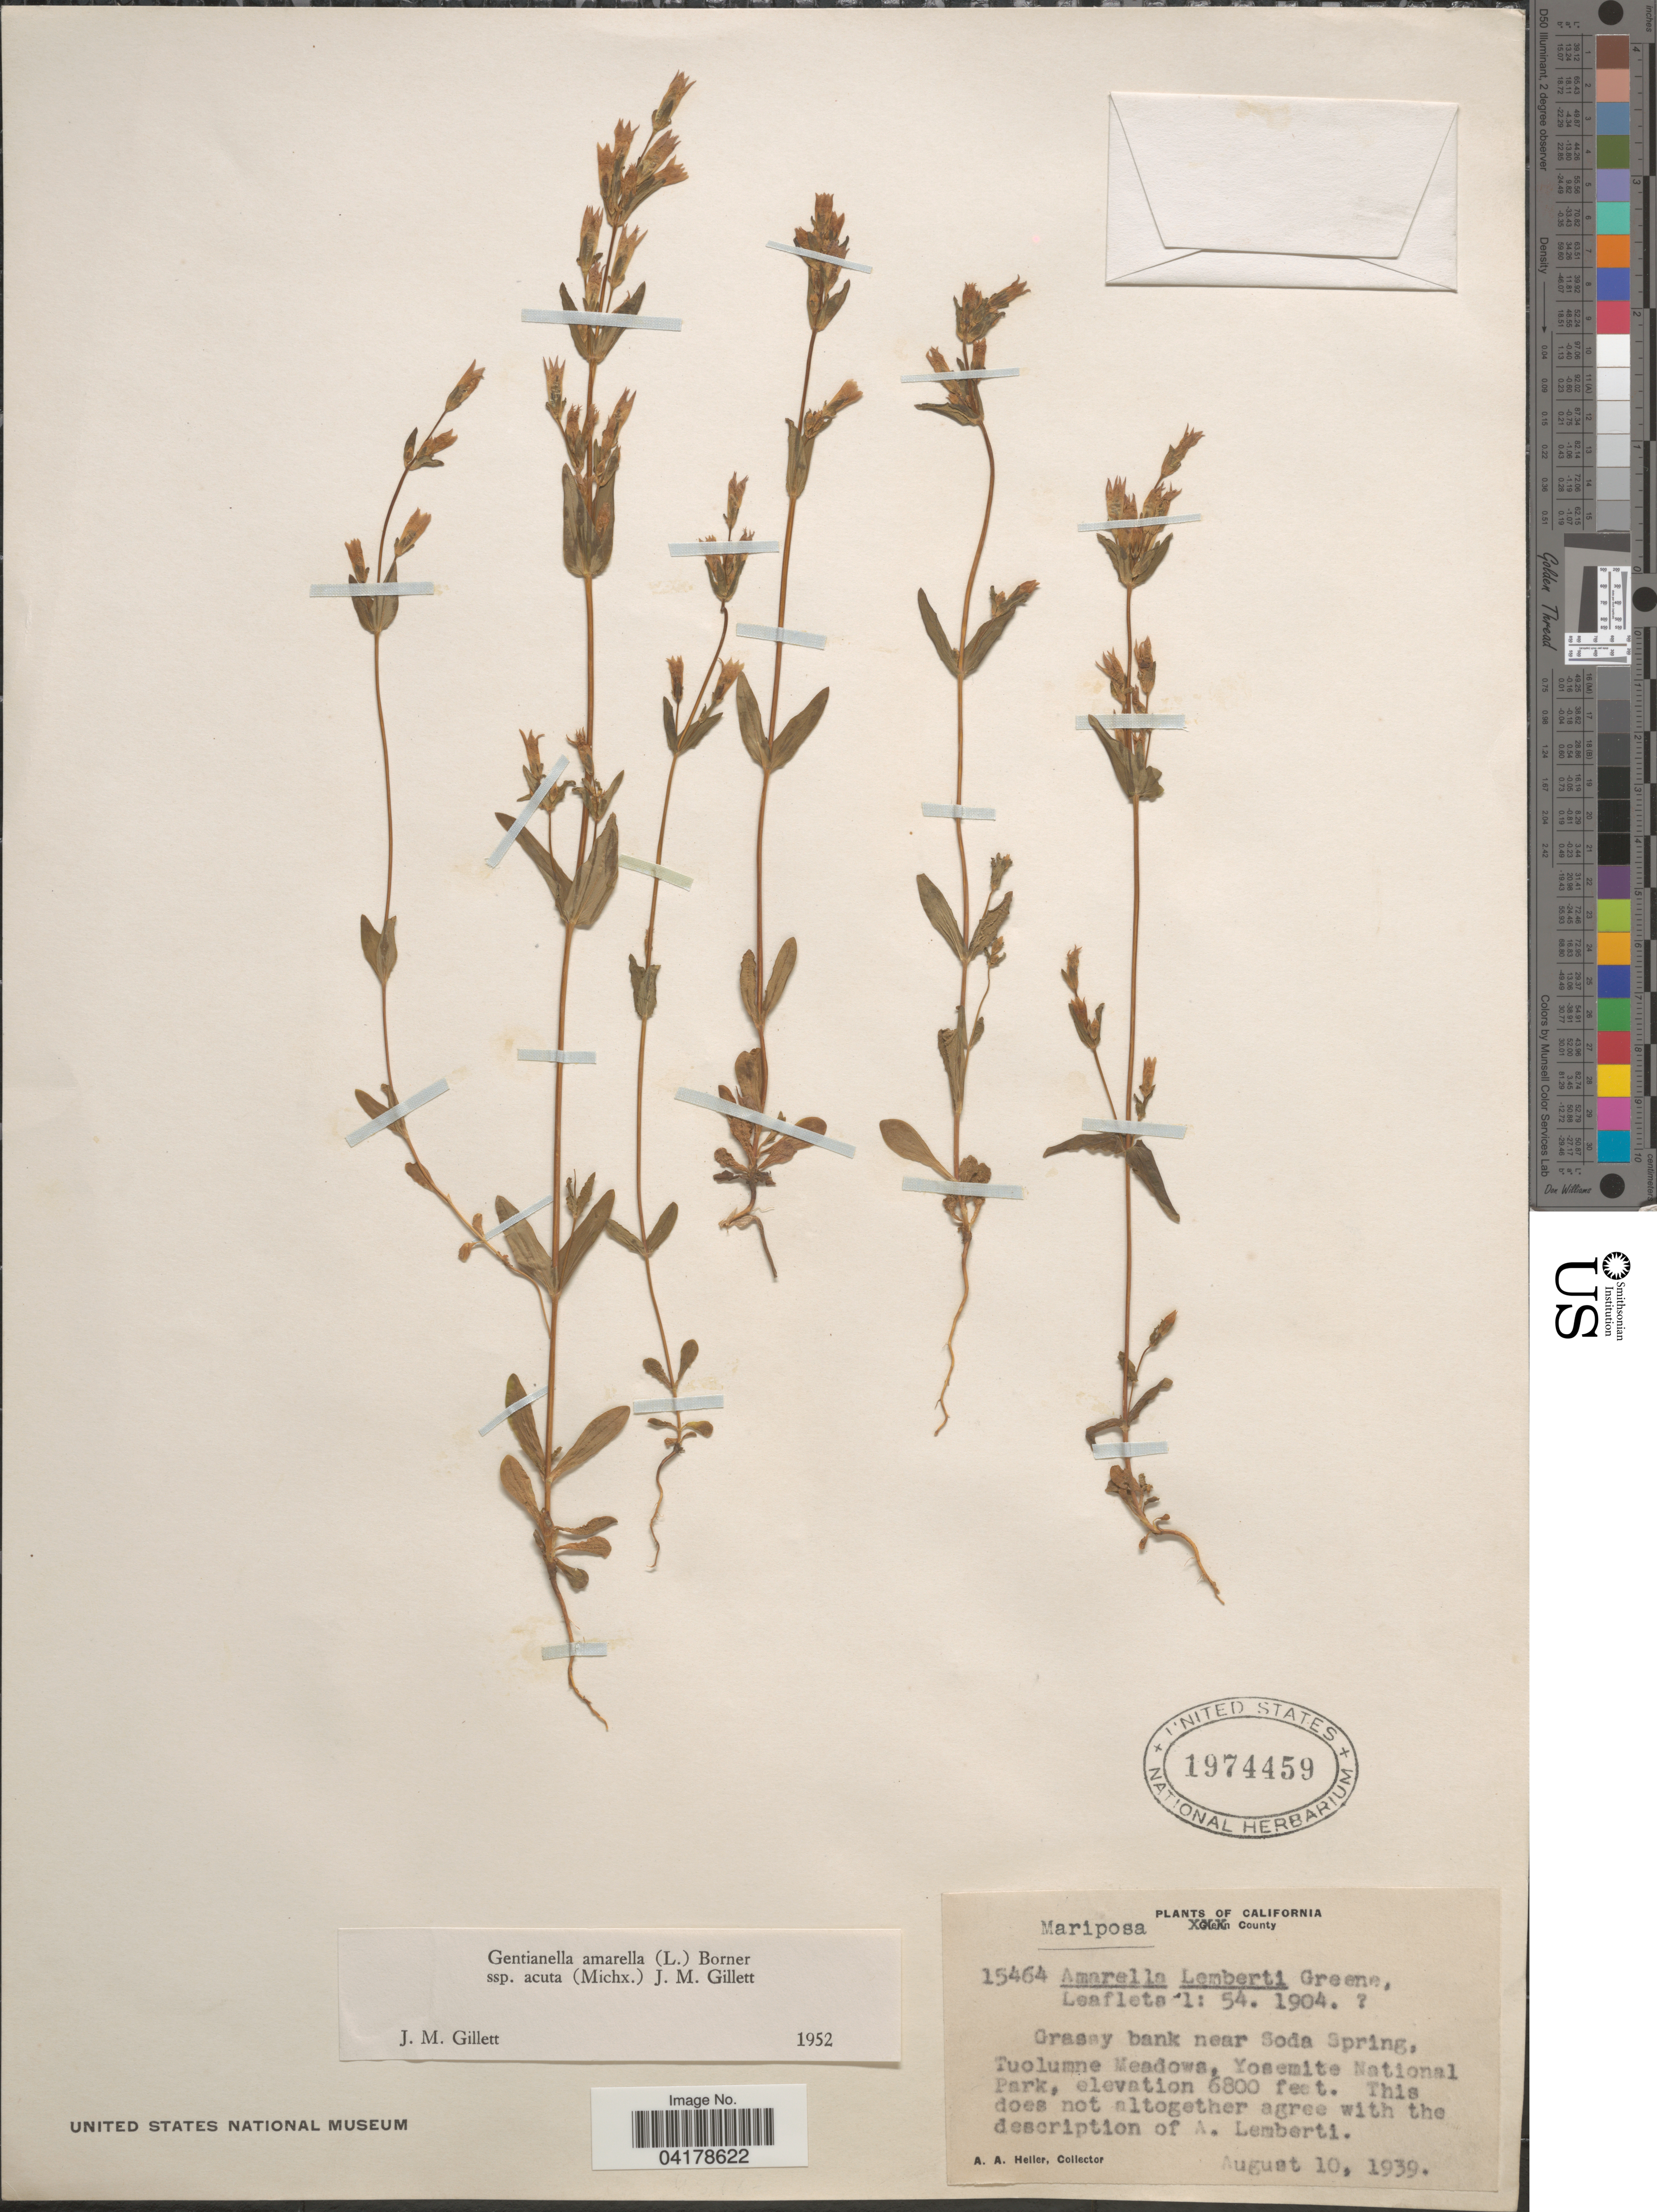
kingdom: Plantae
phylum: Tracheophyta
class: Magnoliopsida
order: Gentianales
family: Gentianaceae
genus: Gentianella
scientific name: Gentianella amarella subsp. acuta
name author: (Michx.) J.M. Gillett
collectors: A. A. Heller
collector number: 15464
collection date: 1939-08-10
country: United States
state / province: California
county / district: Mariposa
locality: Mariposa County. Grassy bank near Soda Spring, Tuolumne Meadows, Yosemite National Park.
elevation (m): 2073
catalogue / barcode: US 1974459